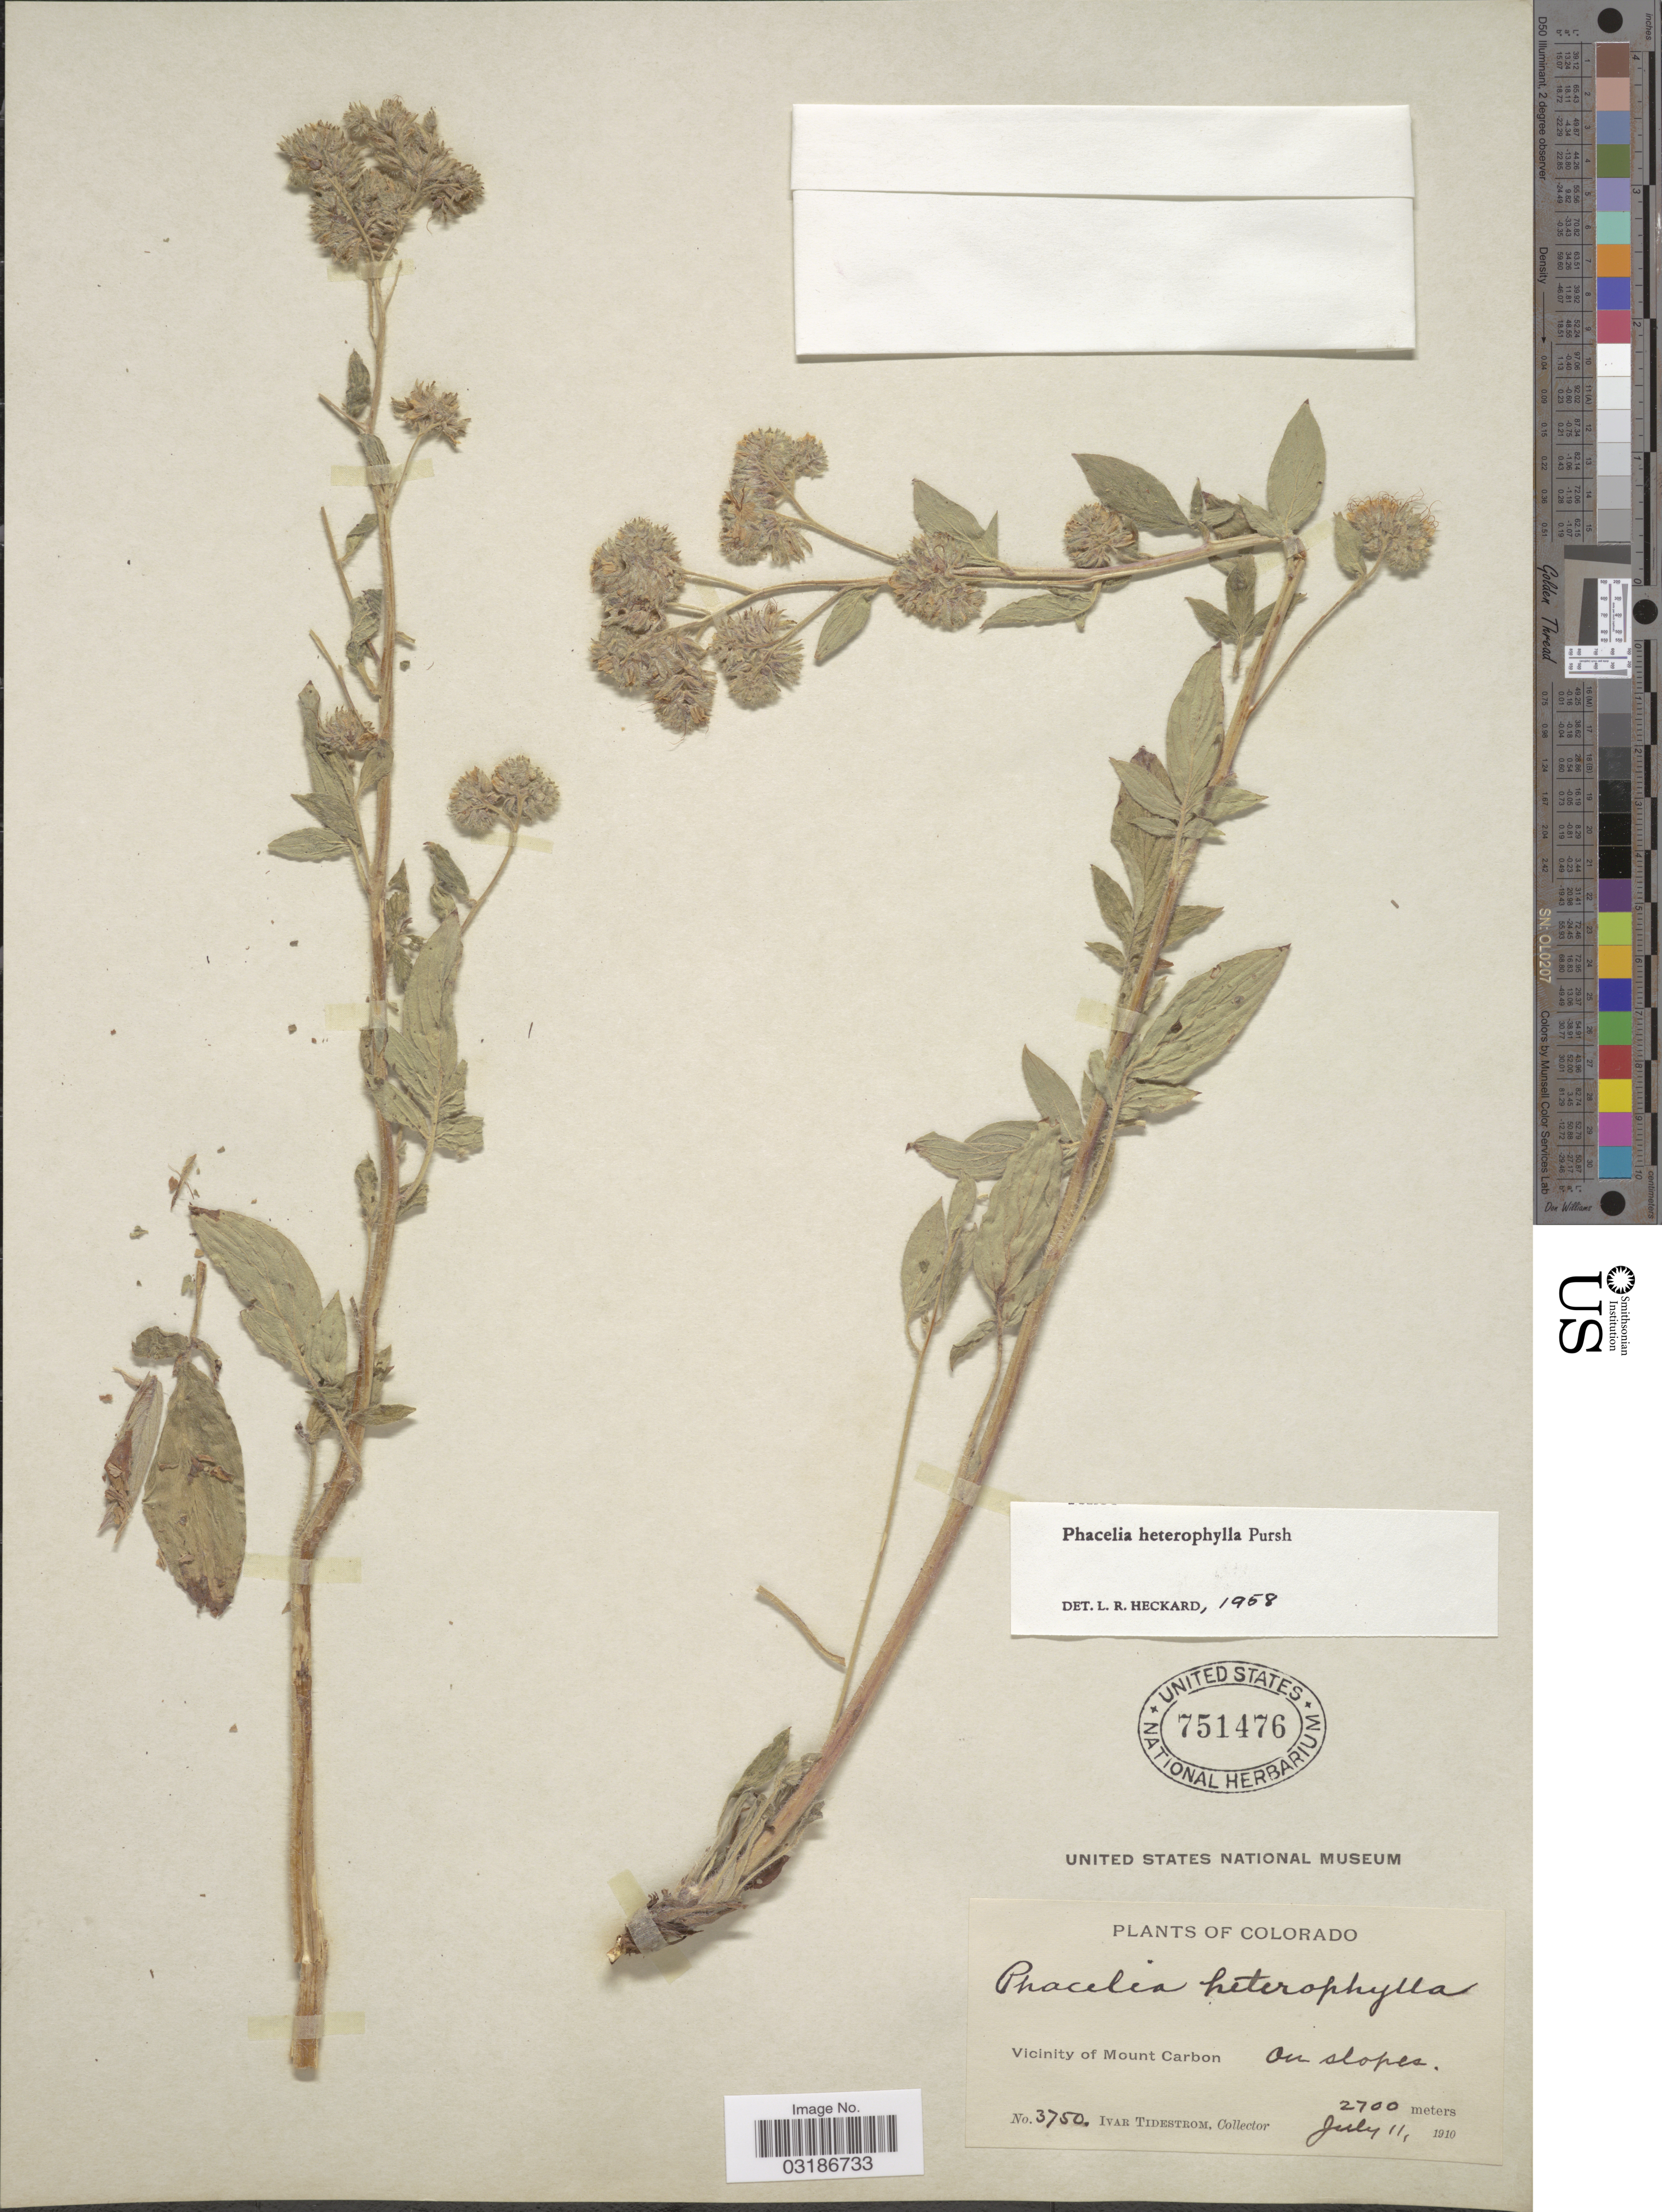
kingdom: Plantae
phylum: Tracheophyta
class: Magnoliopsida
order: Boraginales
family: Hydrophyllaceae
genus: Phacelia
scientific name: Phacelia heterophylla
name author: Pursh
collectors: I. F. Tidestrom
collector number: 3750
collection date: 1910-07-11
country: United States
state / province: Colorado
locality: Vicinity of Mount Carbon on slopes.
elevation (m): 2700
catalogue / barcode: US 751476